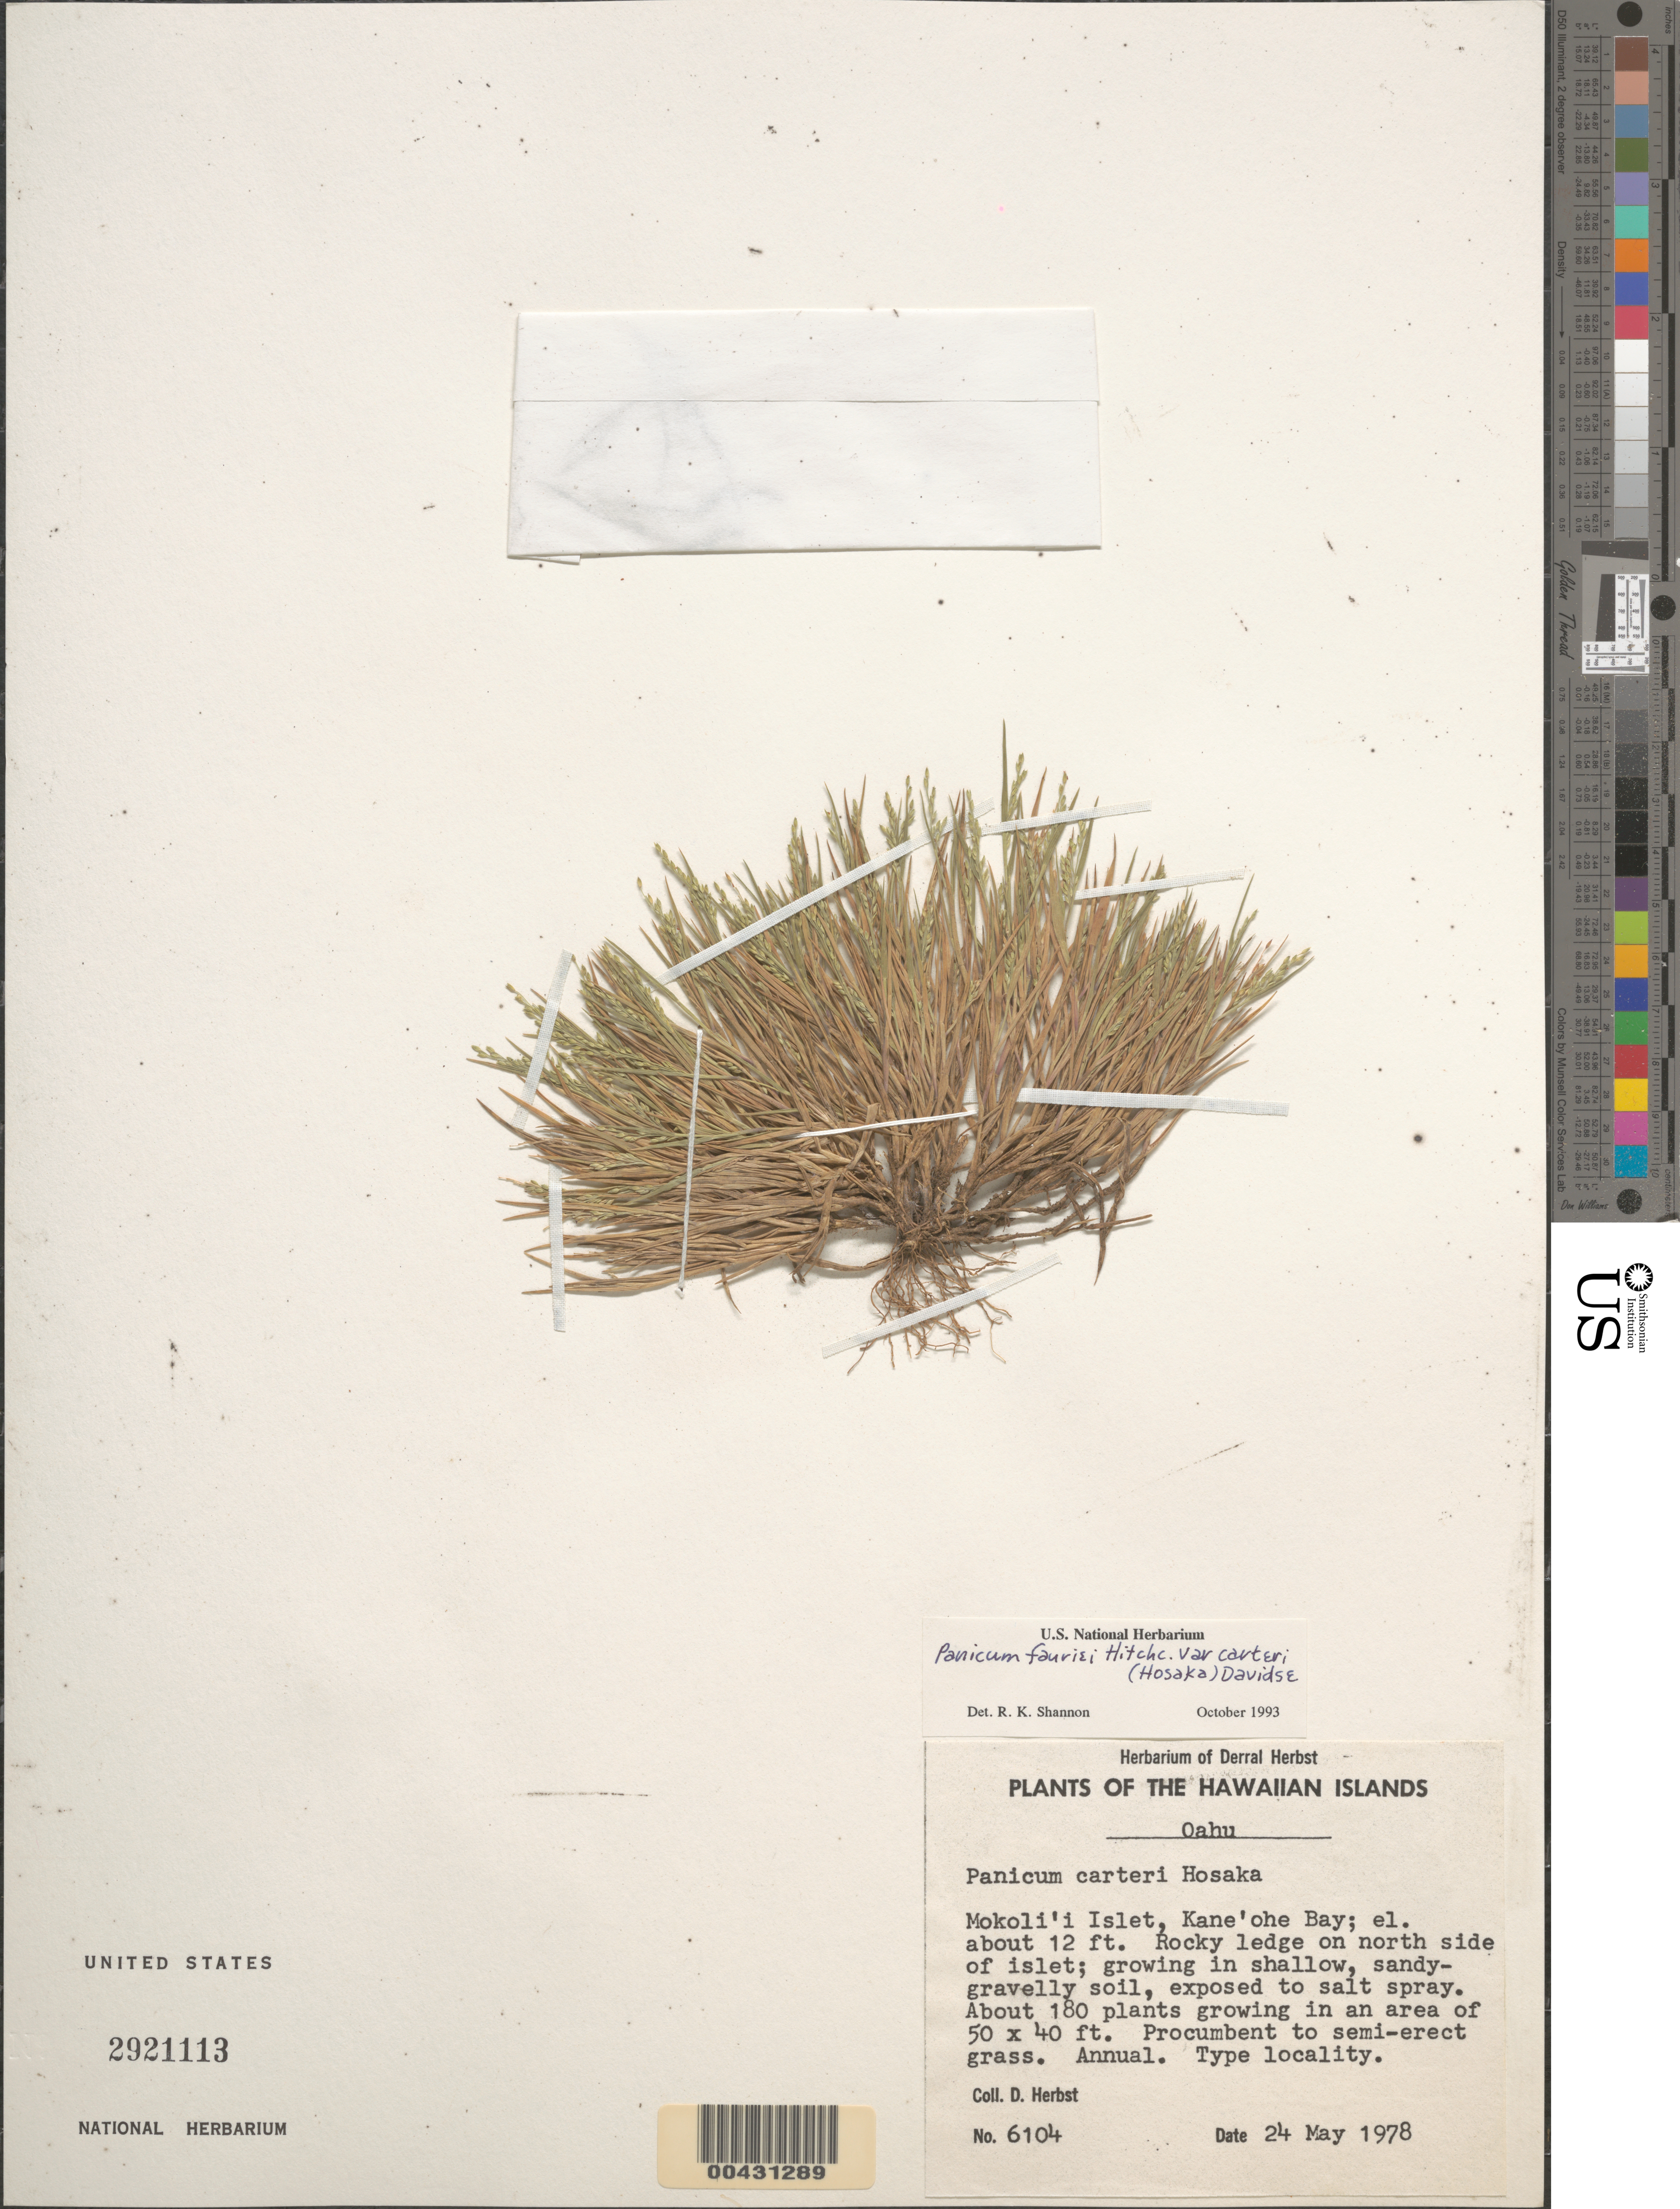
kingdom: Plantae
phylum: Tracheophyta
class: Liliopsida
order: Poales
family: Poaceae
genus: Panicum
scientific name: Panicum fauriei var. carteri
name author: (Hosaka) Davidse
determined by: Shannon, R. K., (UNITED STATES)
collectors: D. R. Herbst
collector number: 6104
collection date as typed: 24 May 1978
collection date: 1978-05-24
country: United States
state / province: Hawaii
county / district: Honolulu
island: Mokoli'i [Chinamans Hat] Islet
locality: Mokoli'i Islet, Kane'ohe Bay; rocky ledge on north side of islet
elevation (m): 4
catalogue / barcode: US 2921113